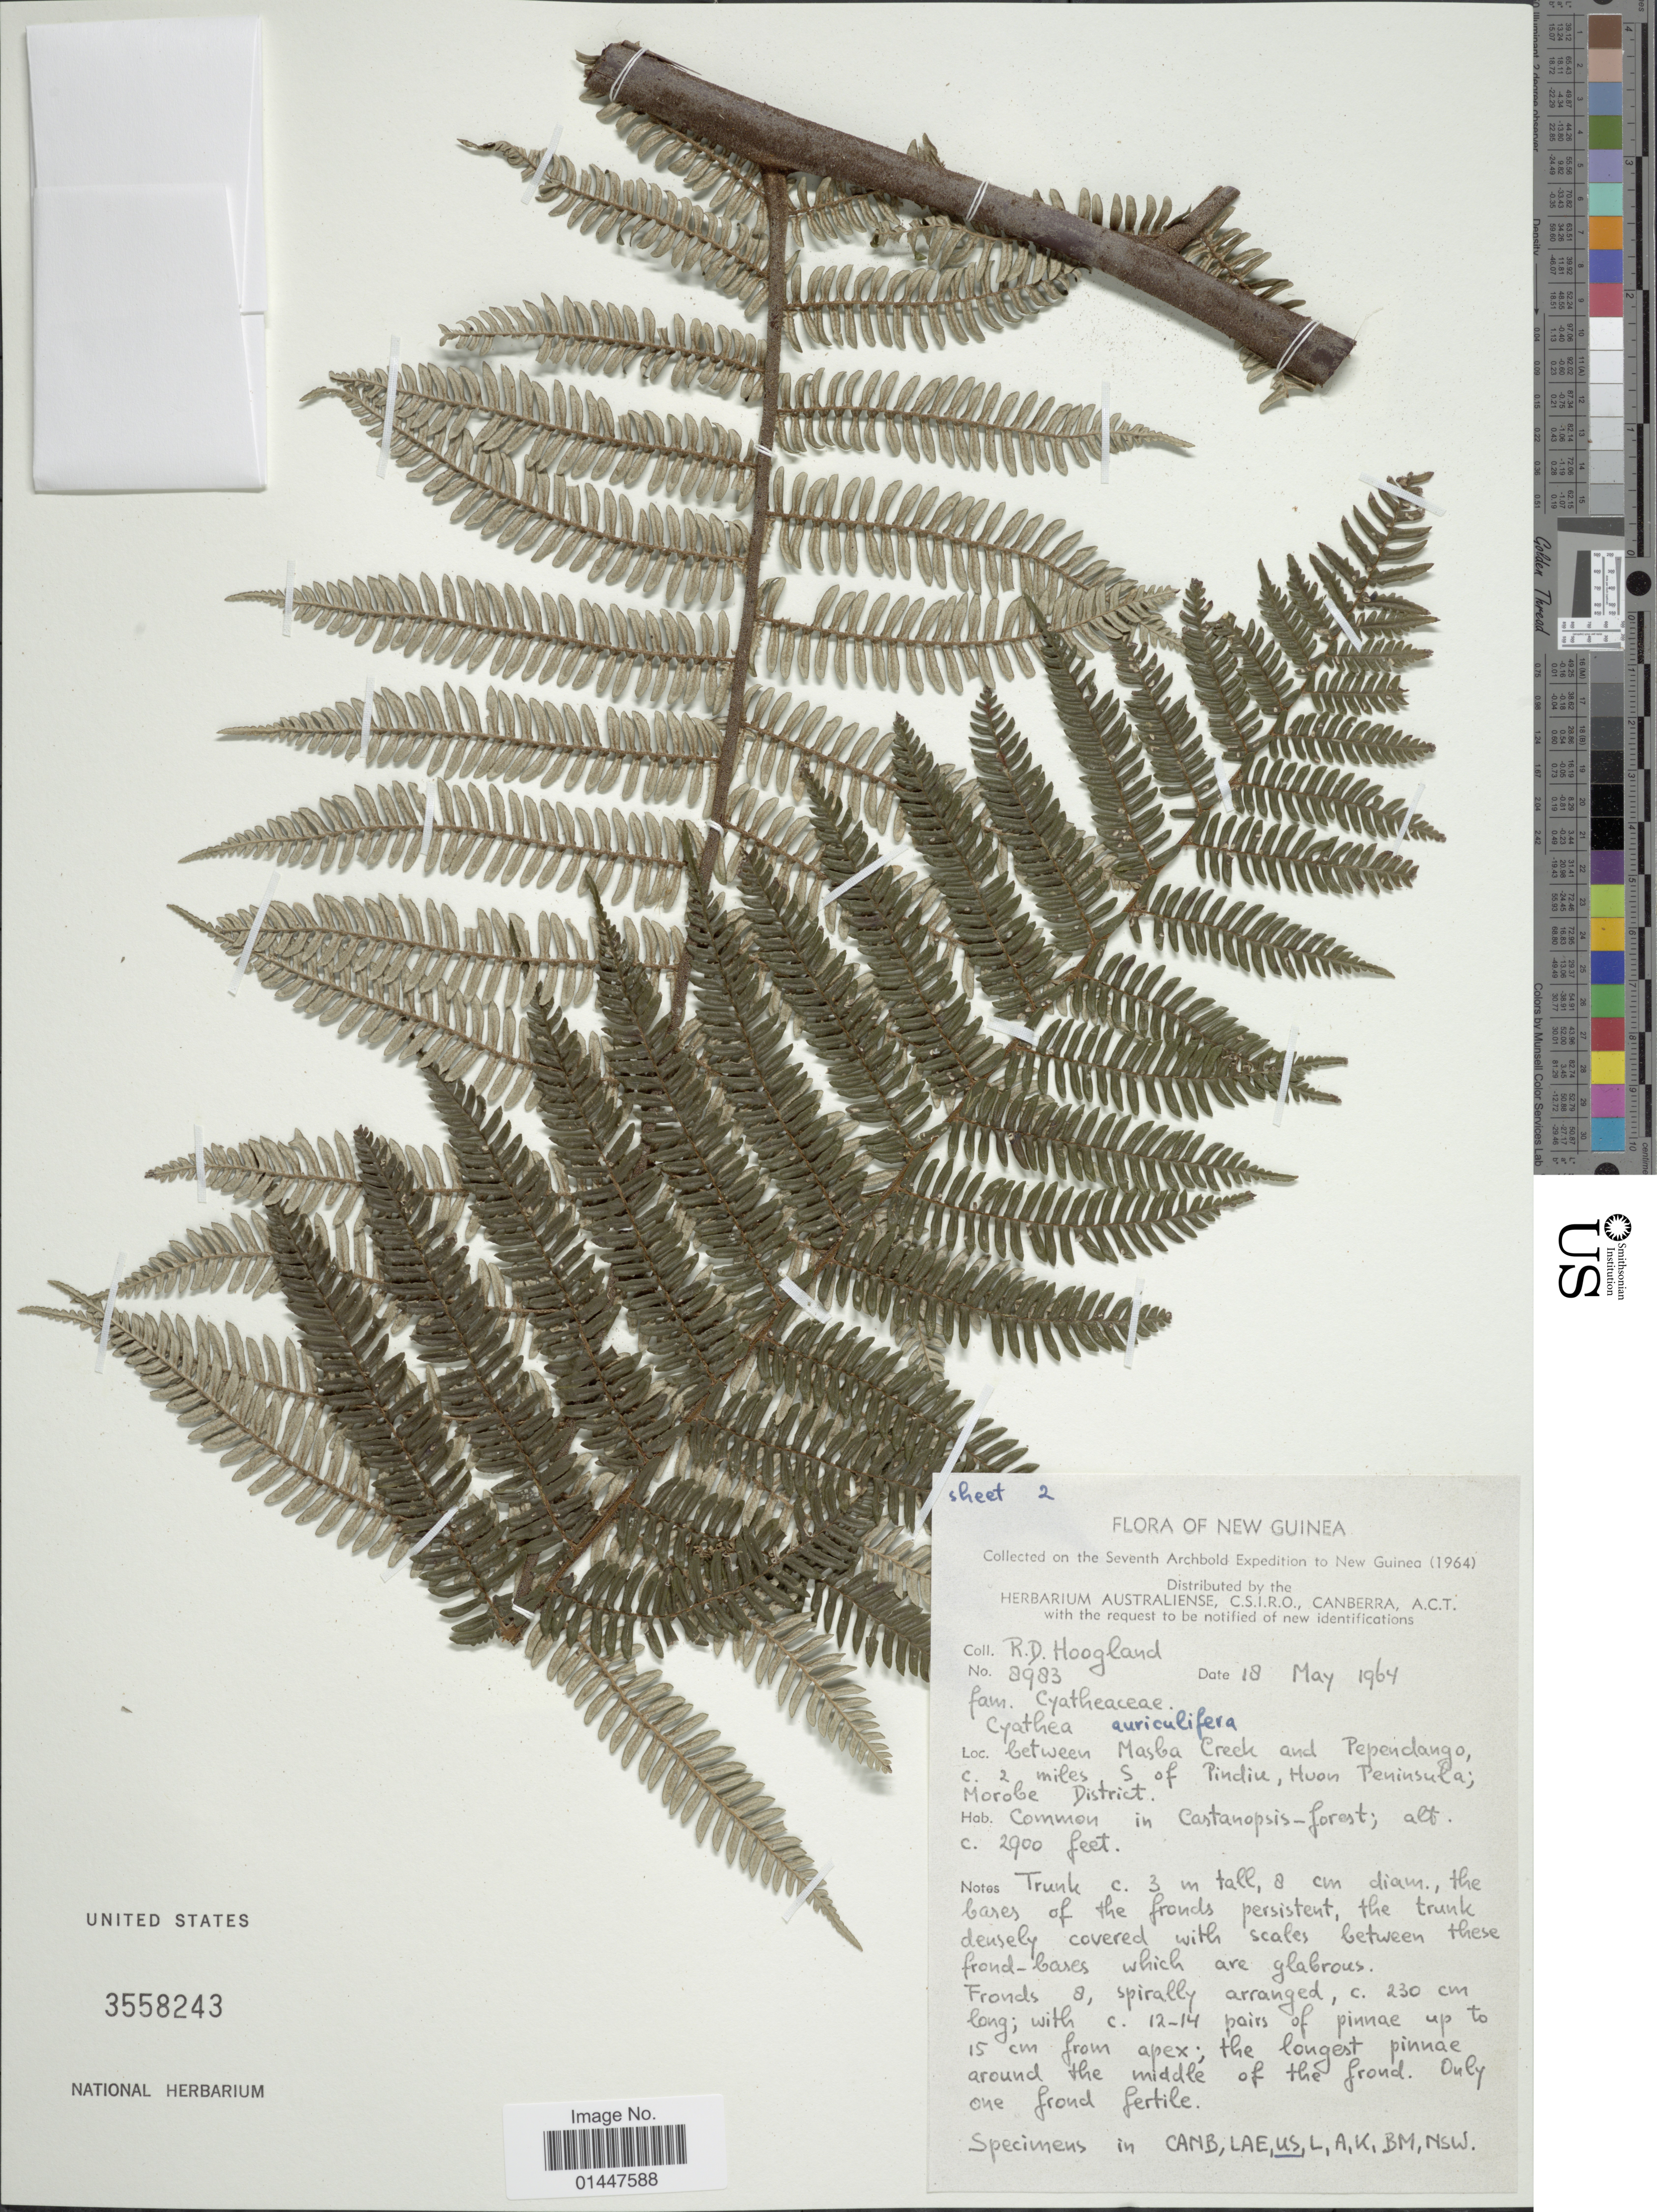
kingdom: Plantae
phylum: Tracheophyta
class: Polypodiopsida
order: Cyatheales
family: Cyatheaceae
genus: Sphaeropteris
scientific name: Sphaeropteris auriculifera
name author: (Copel.) R.M. Tryon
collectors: R. D. Hoogland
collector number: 8983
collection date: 1964-05-18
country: Papua New Guinea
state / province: Morobe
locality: New Guinea. between Masba Creek and Pependango, c. 2 miles S of Pindiu, Huon Peninsula; Morobe District.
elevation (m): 884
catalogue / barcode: US 3558243